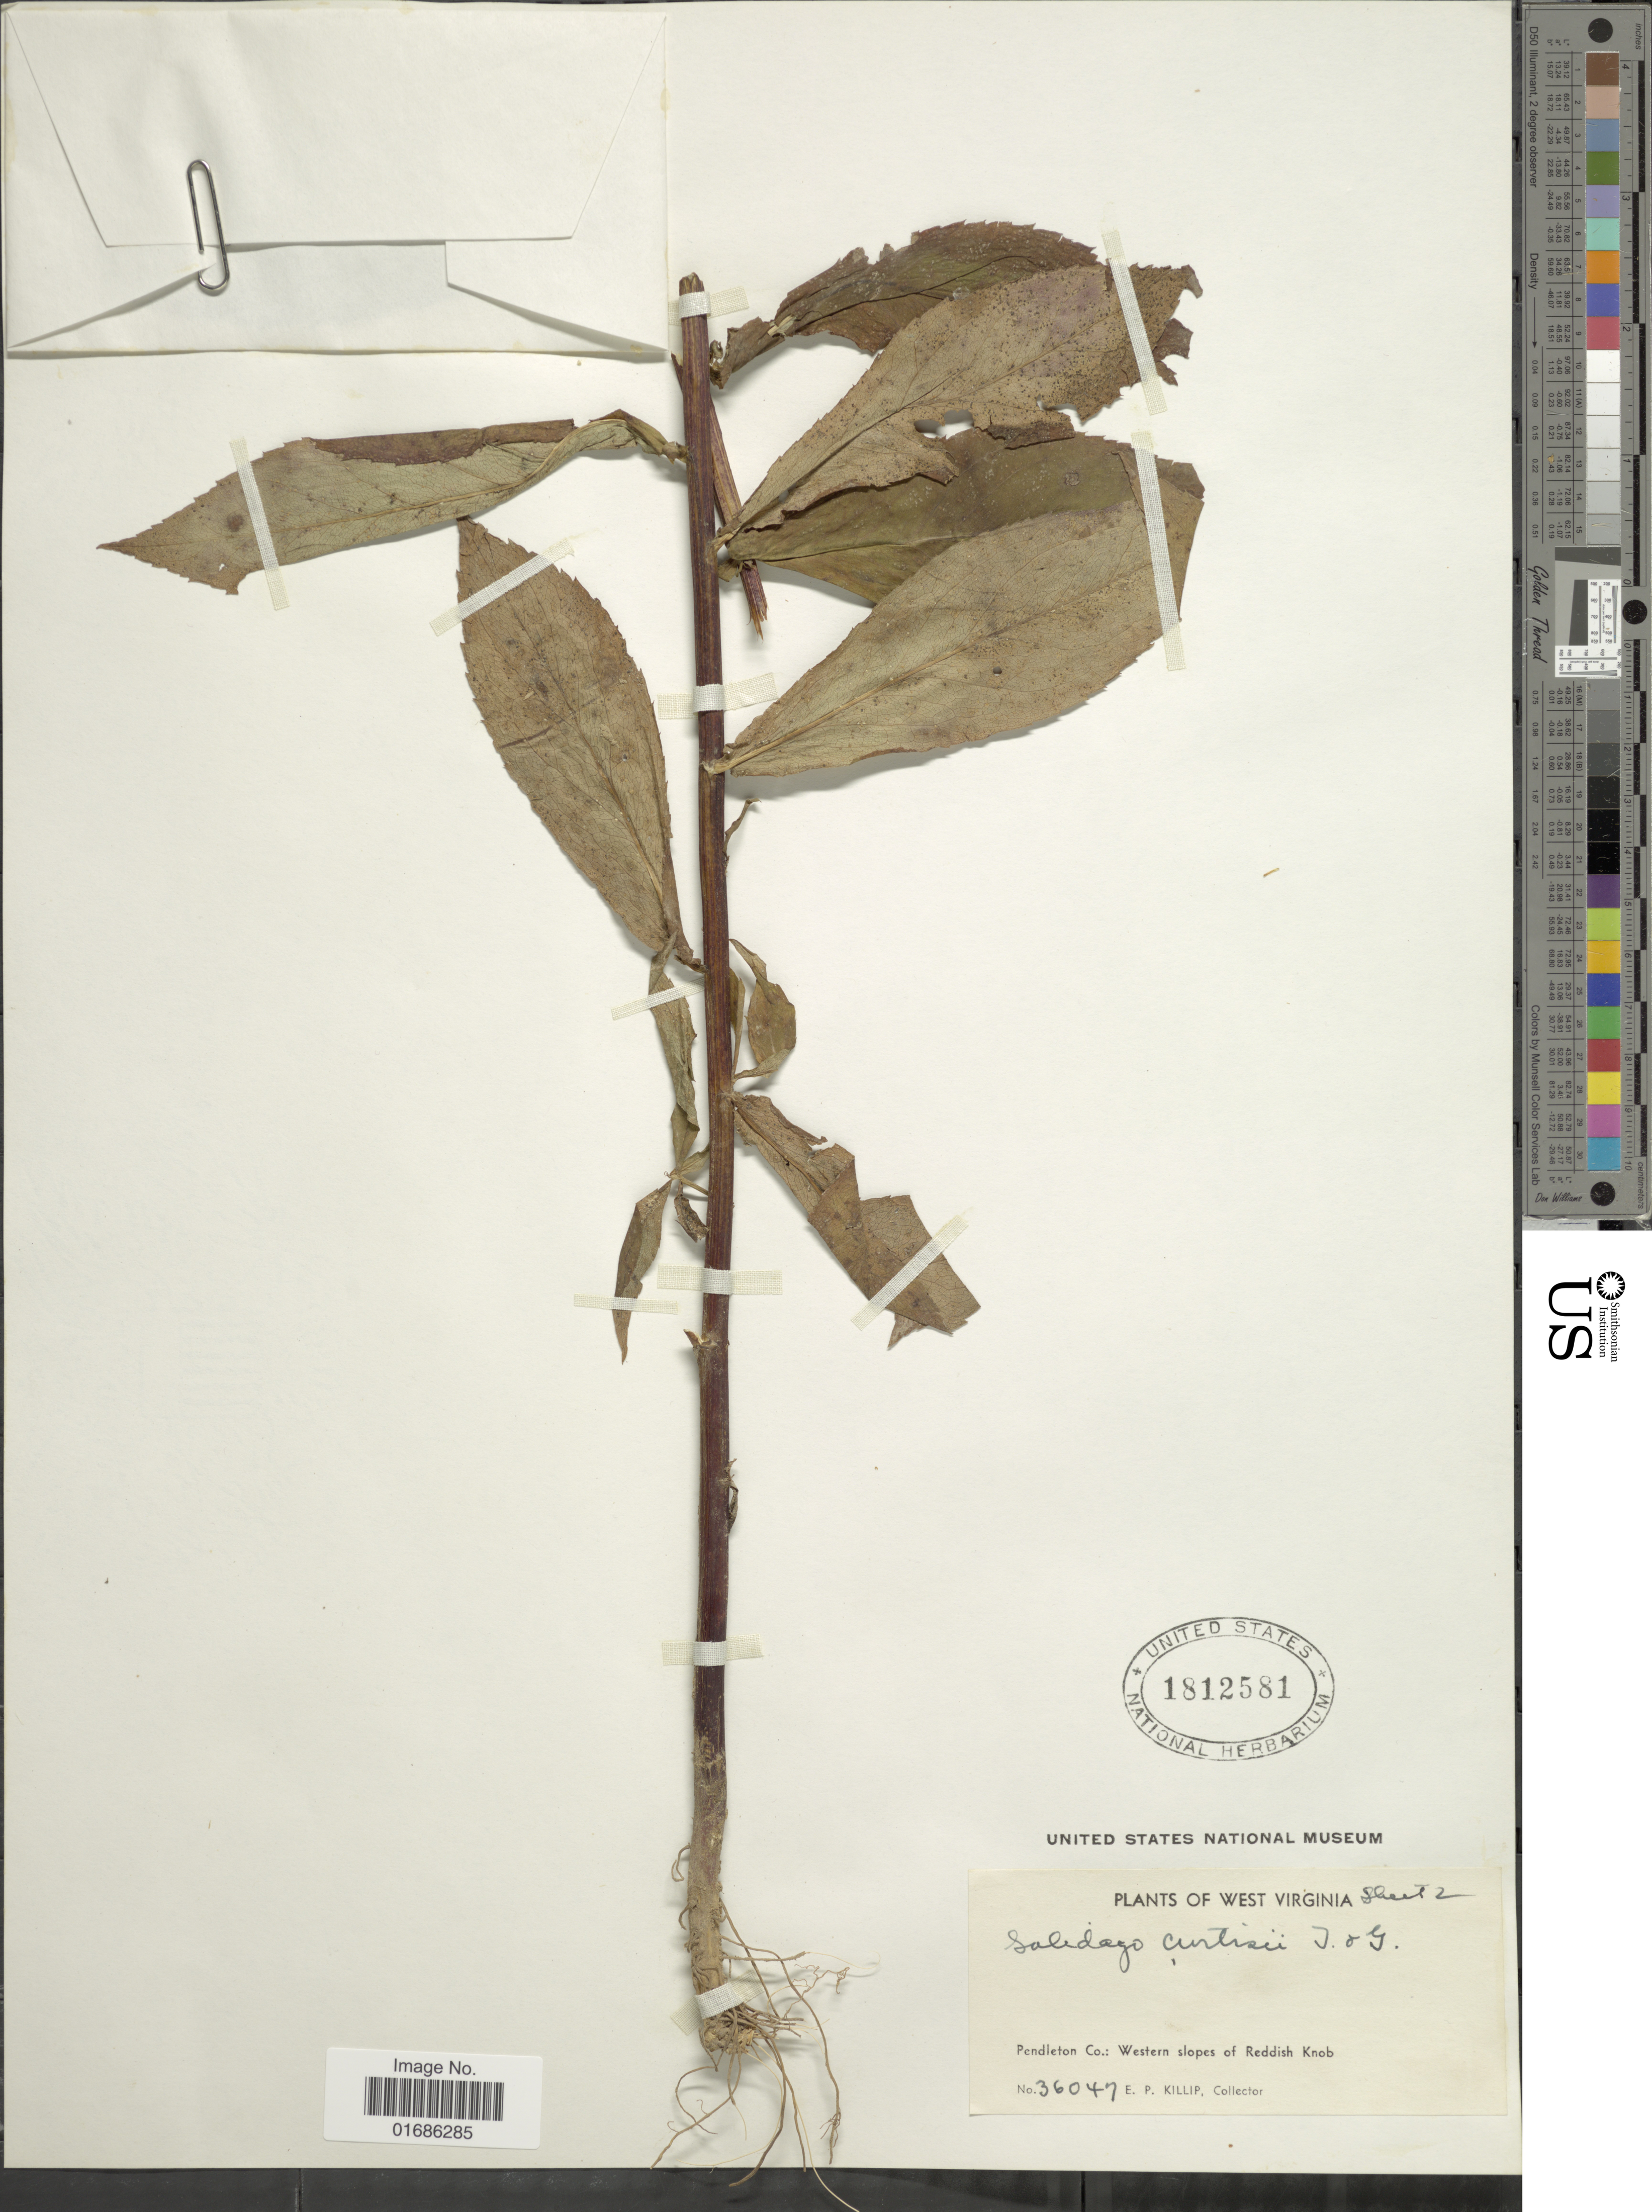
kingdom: Plantae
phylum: Tracheophyta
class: Magnoliopsida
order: Asterales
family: Asteraceae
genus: Solidago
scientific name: Solidago curtisii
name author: Torr. & A. Gray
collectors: E. P. Killip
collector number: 36047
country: United States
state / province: West Virginia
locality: Pendleton Co: Western slopes of Reddish Knob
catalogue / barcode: US 1812581